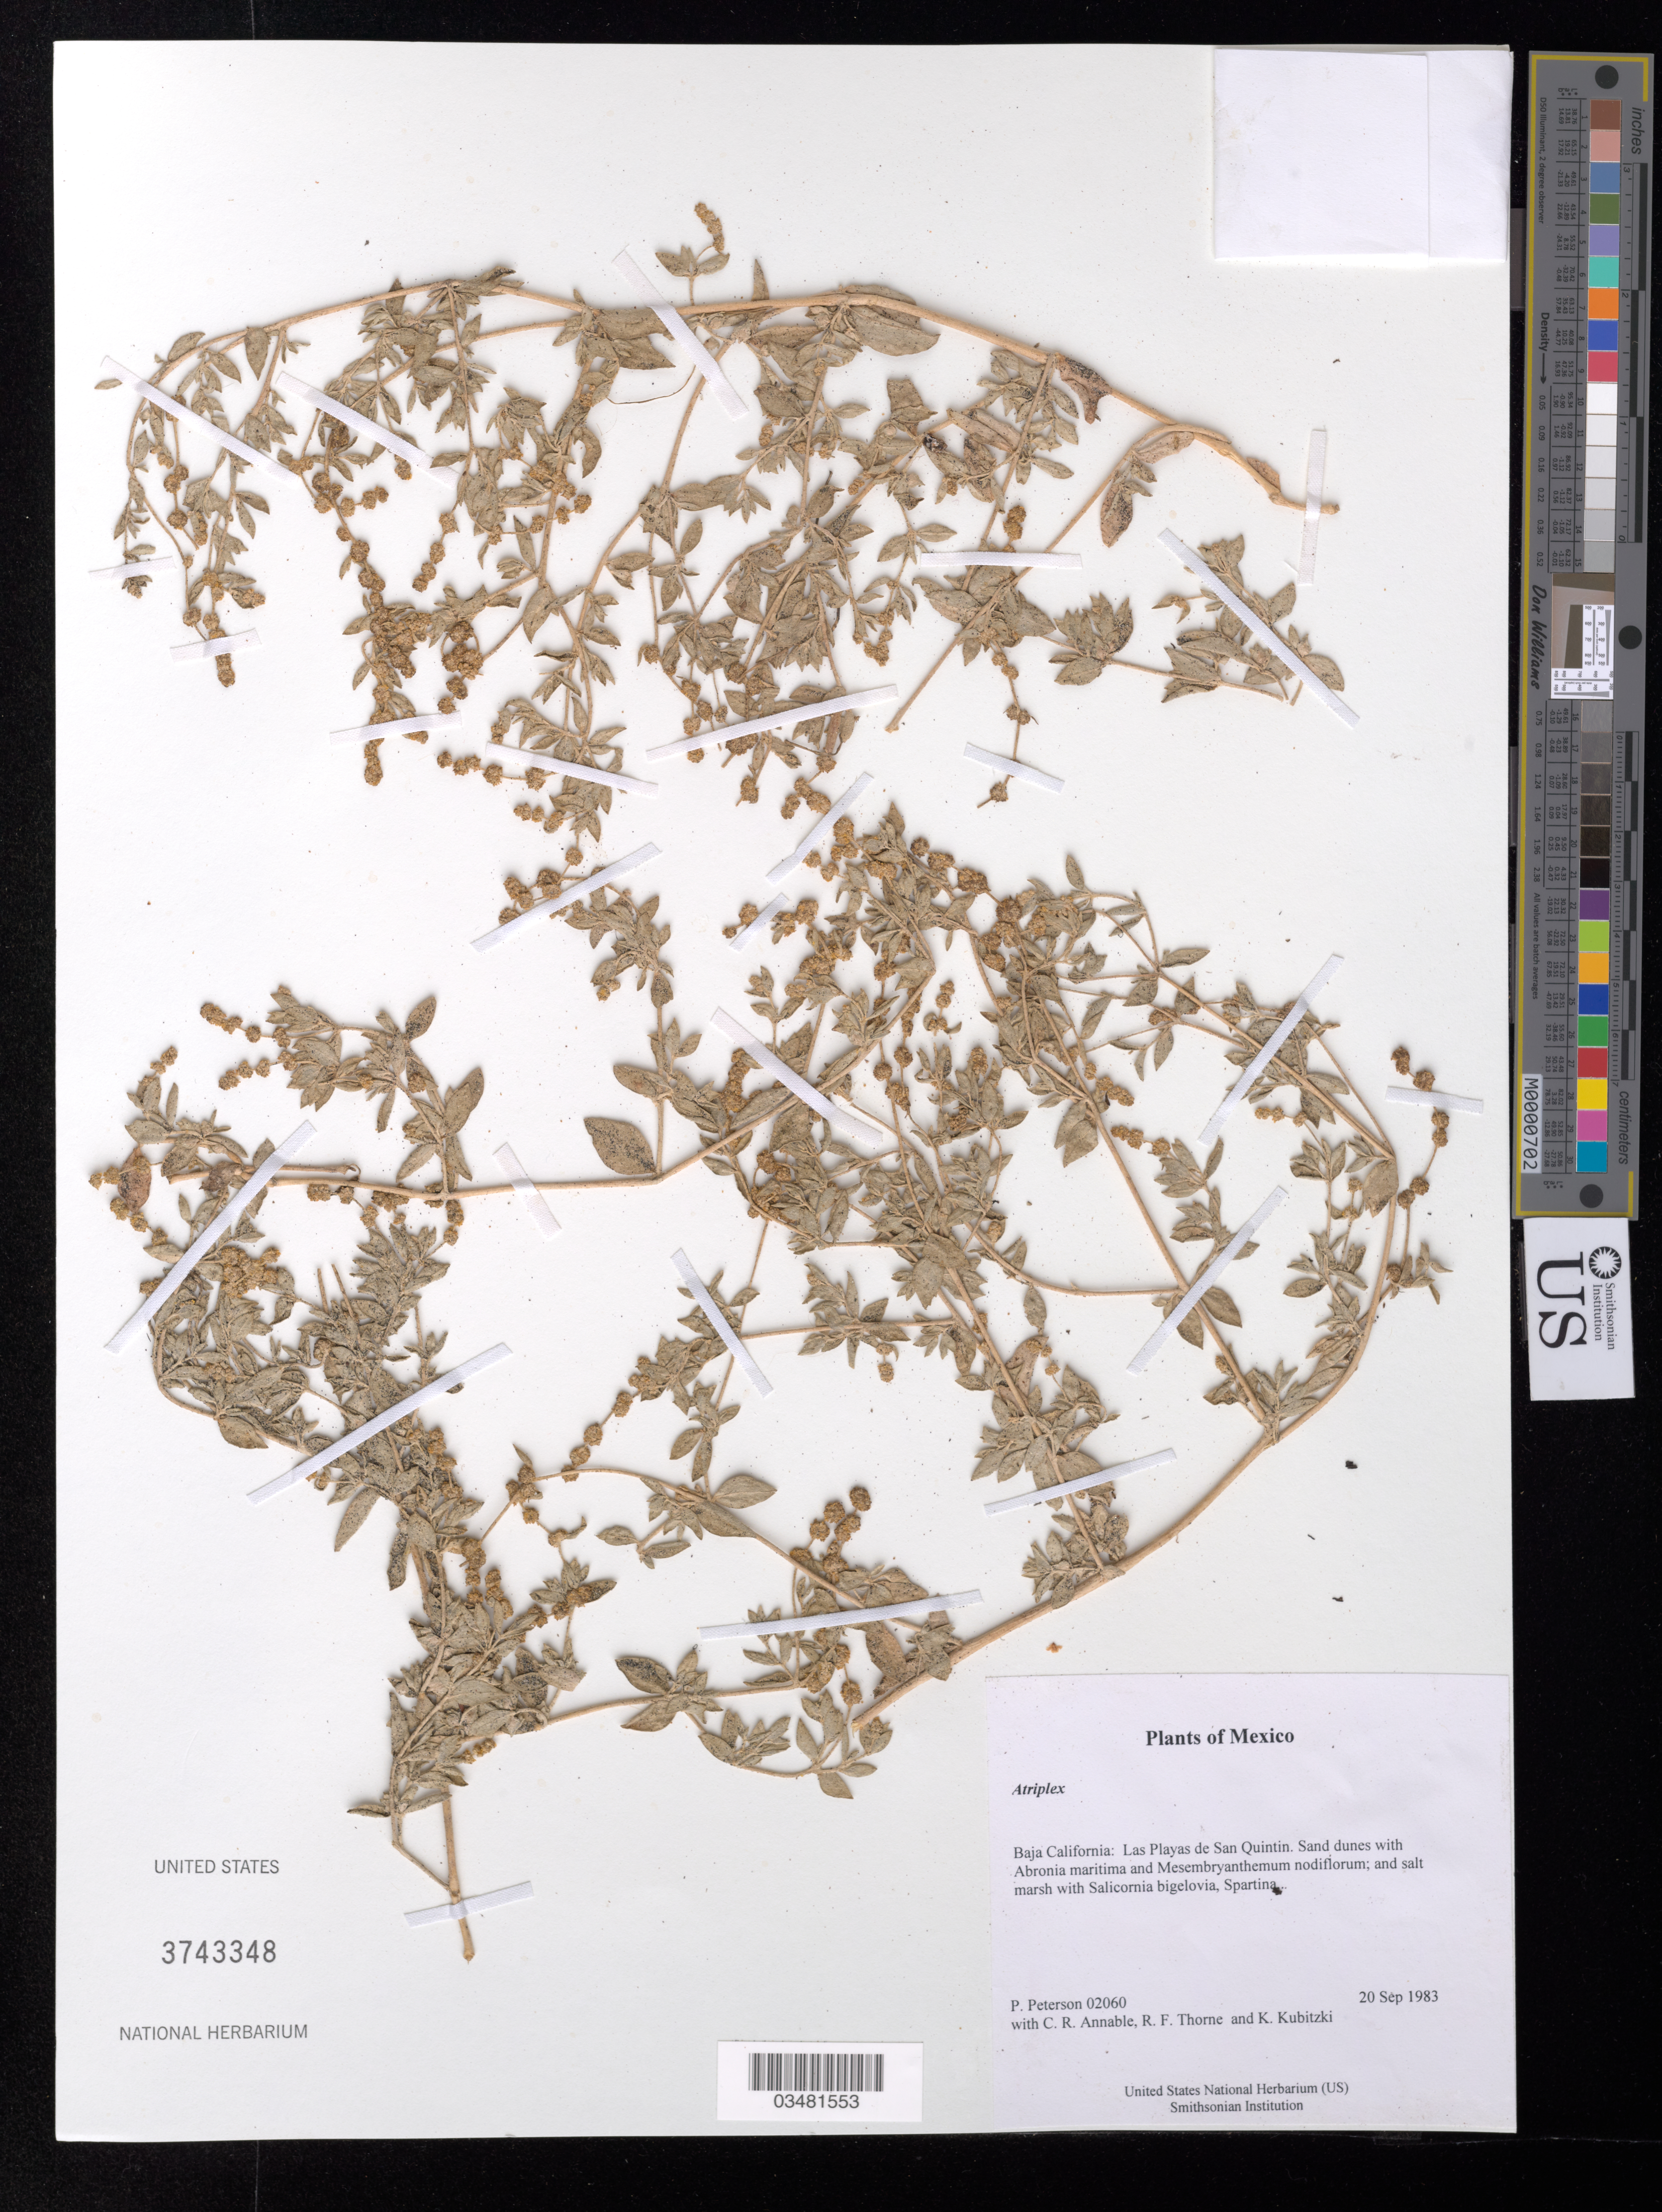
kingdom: Plantae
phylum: Tracheophyta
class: Magnoliopsida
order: Caryophyllales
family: Amaranthaceae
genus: Atriplex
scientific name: Atriplex sp.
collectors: P. M. Peterson, C. R. Annable, R. F. Thorne & K. Kubitzki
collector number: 02060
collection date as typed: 20 Sep 1983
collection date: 1983-09-20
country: Mexico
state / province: Baja California Norte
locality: Las Playas de San Quintin.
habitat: Sand dunes with Abronia maritima and Mesembryanthemum nodiflorum; and salt marsh with Salicornia bigelovia, Spartina,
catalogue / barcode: US 3743348